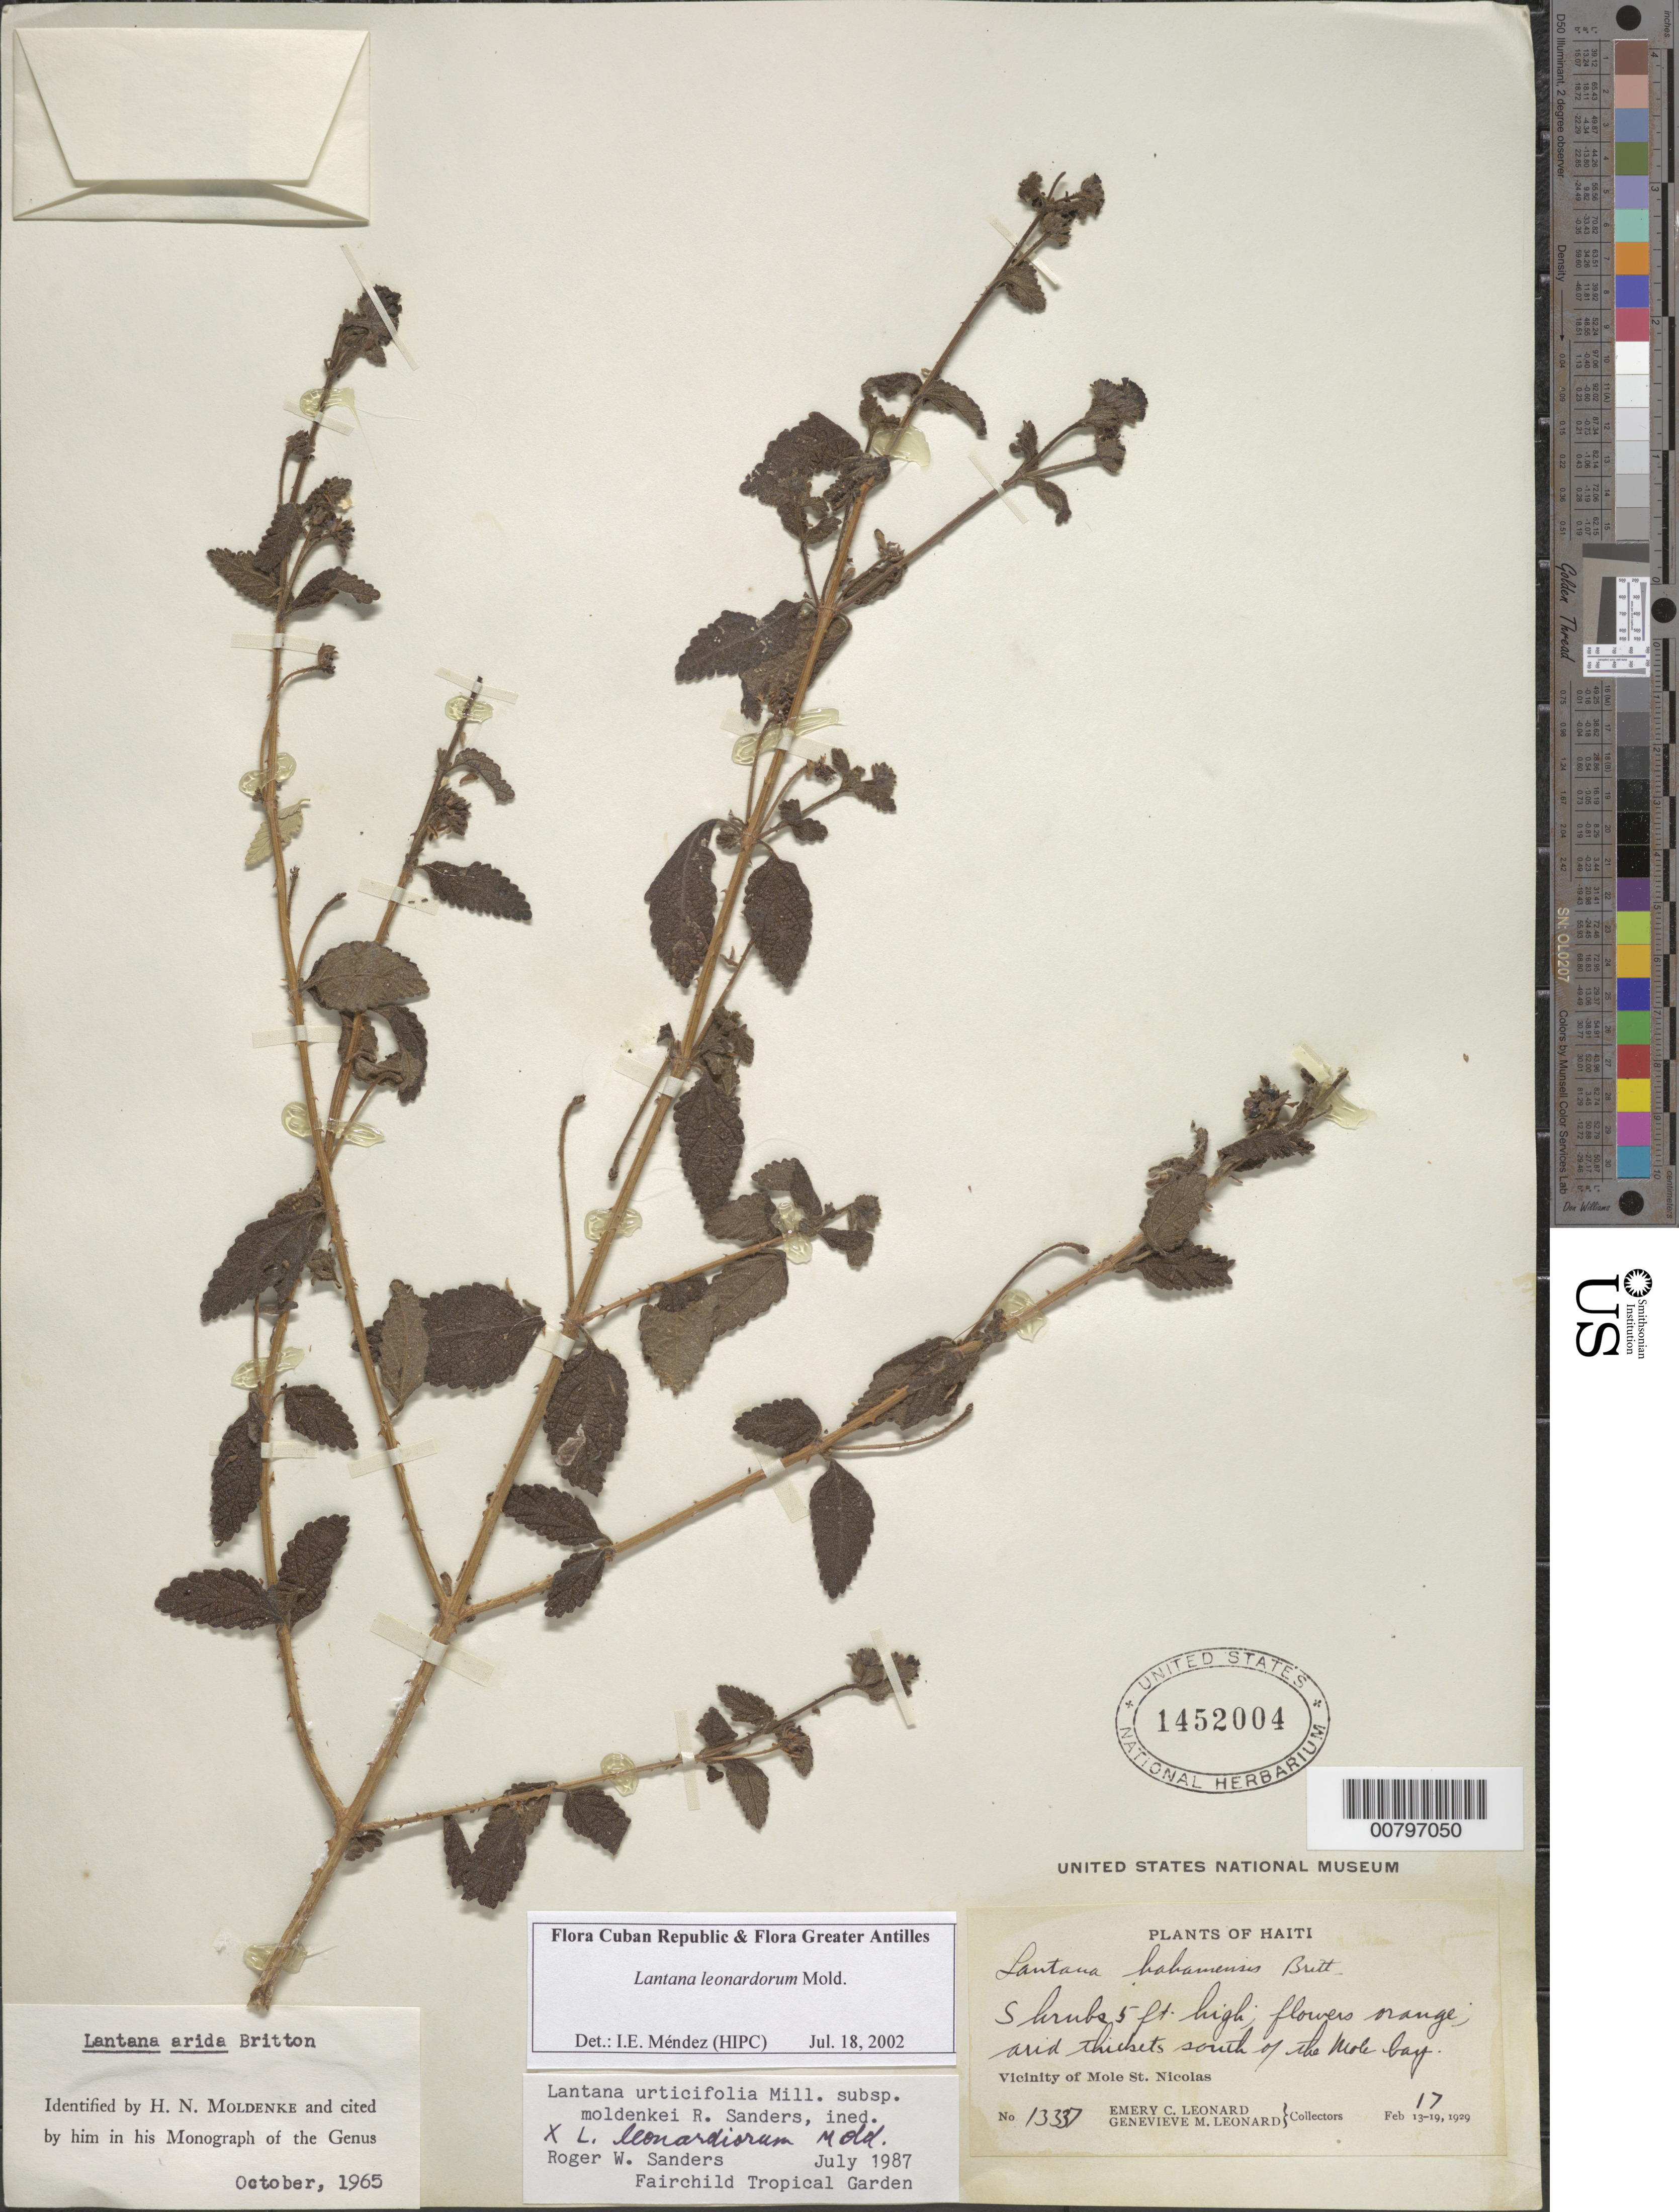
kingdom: Plantae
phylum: Tracheophyta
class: Magnoliopsida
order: Lamiales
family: Verbenaceae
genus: Lantana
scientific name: Lantana leonardorum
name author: Moldenke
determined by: Méndez, Isidro E., (HIPC)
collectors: E. C. Leonard & G. M. Leonard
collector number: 13337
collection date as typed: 17 Feb 1929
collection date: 1929-02-17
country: Haiti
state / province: Nord-Ouest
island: Hispaniola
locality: Vicinity of Mole St. Nicolas, south of the Mole Bay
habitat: Arid thickets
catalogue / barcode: US 1452004